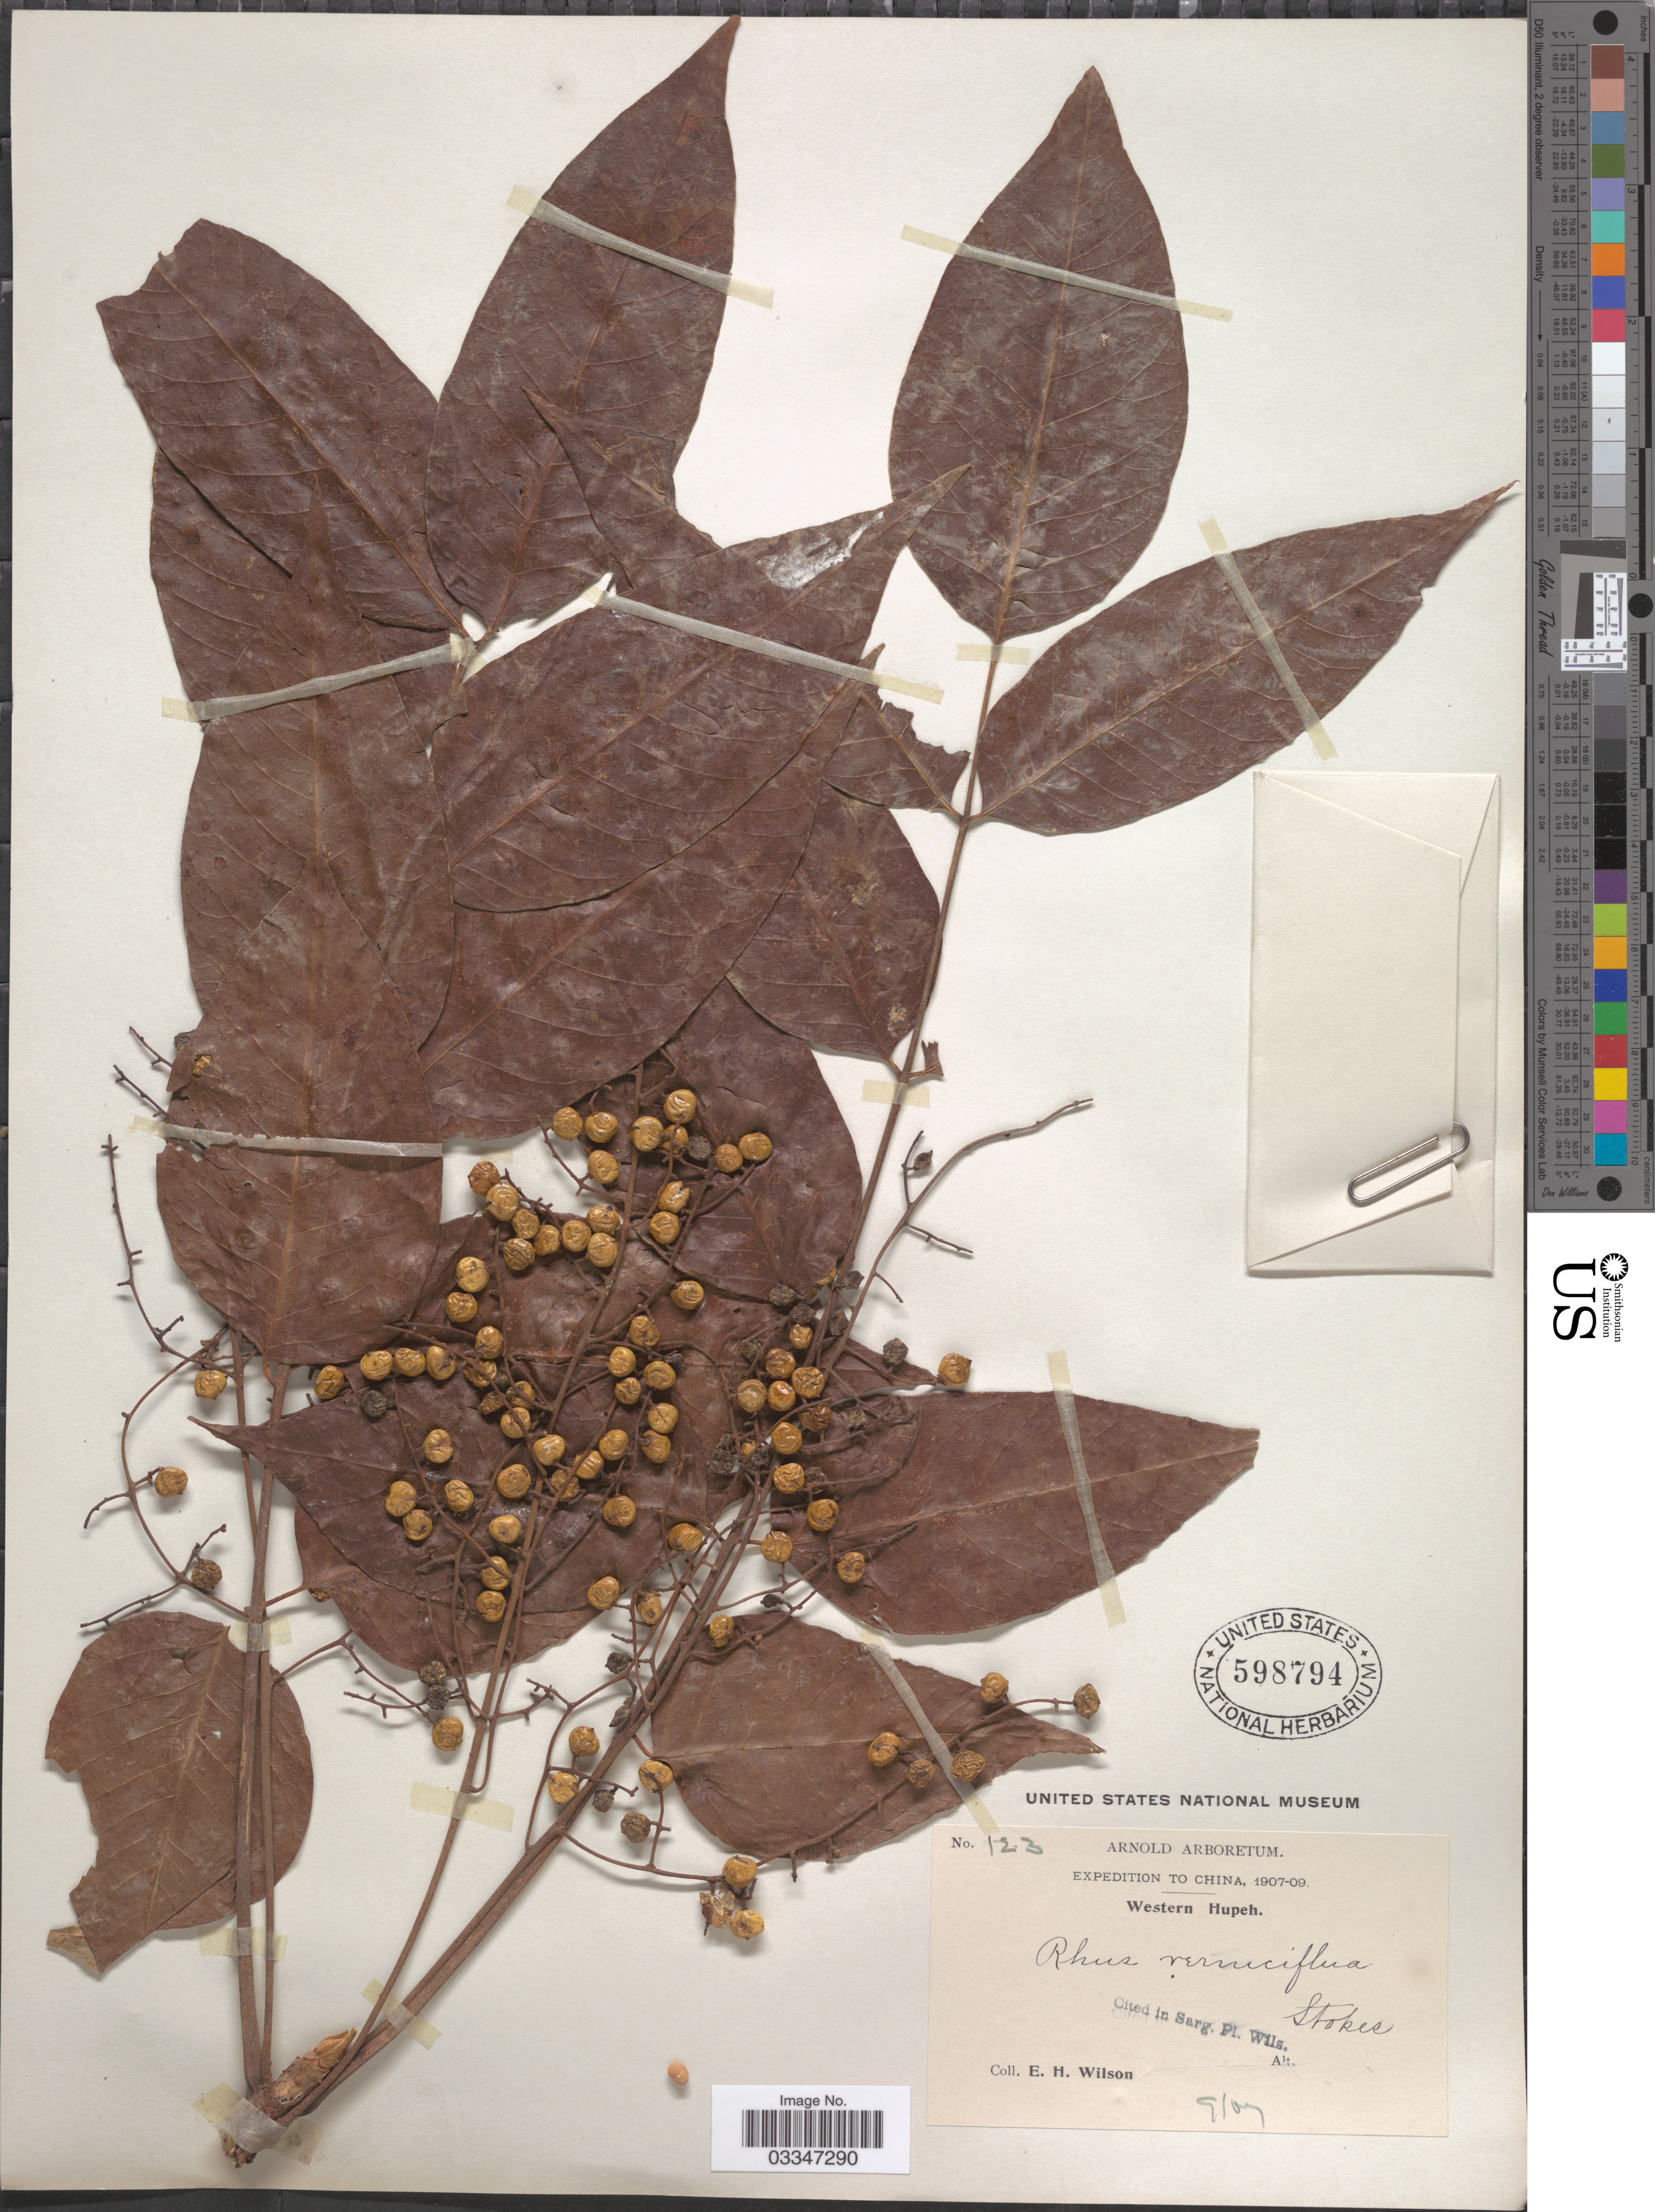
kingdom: Plantae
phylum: Tracheophyta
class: Magnoliopsida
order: Sapindales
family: Anacardiaceae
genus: Rhus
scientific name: Rhus verniciflua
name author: Stokes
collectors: E. Wilson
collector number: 123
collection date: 1907-06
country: China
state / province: Hubei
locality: Western Hupeh.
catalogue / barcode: US 598794